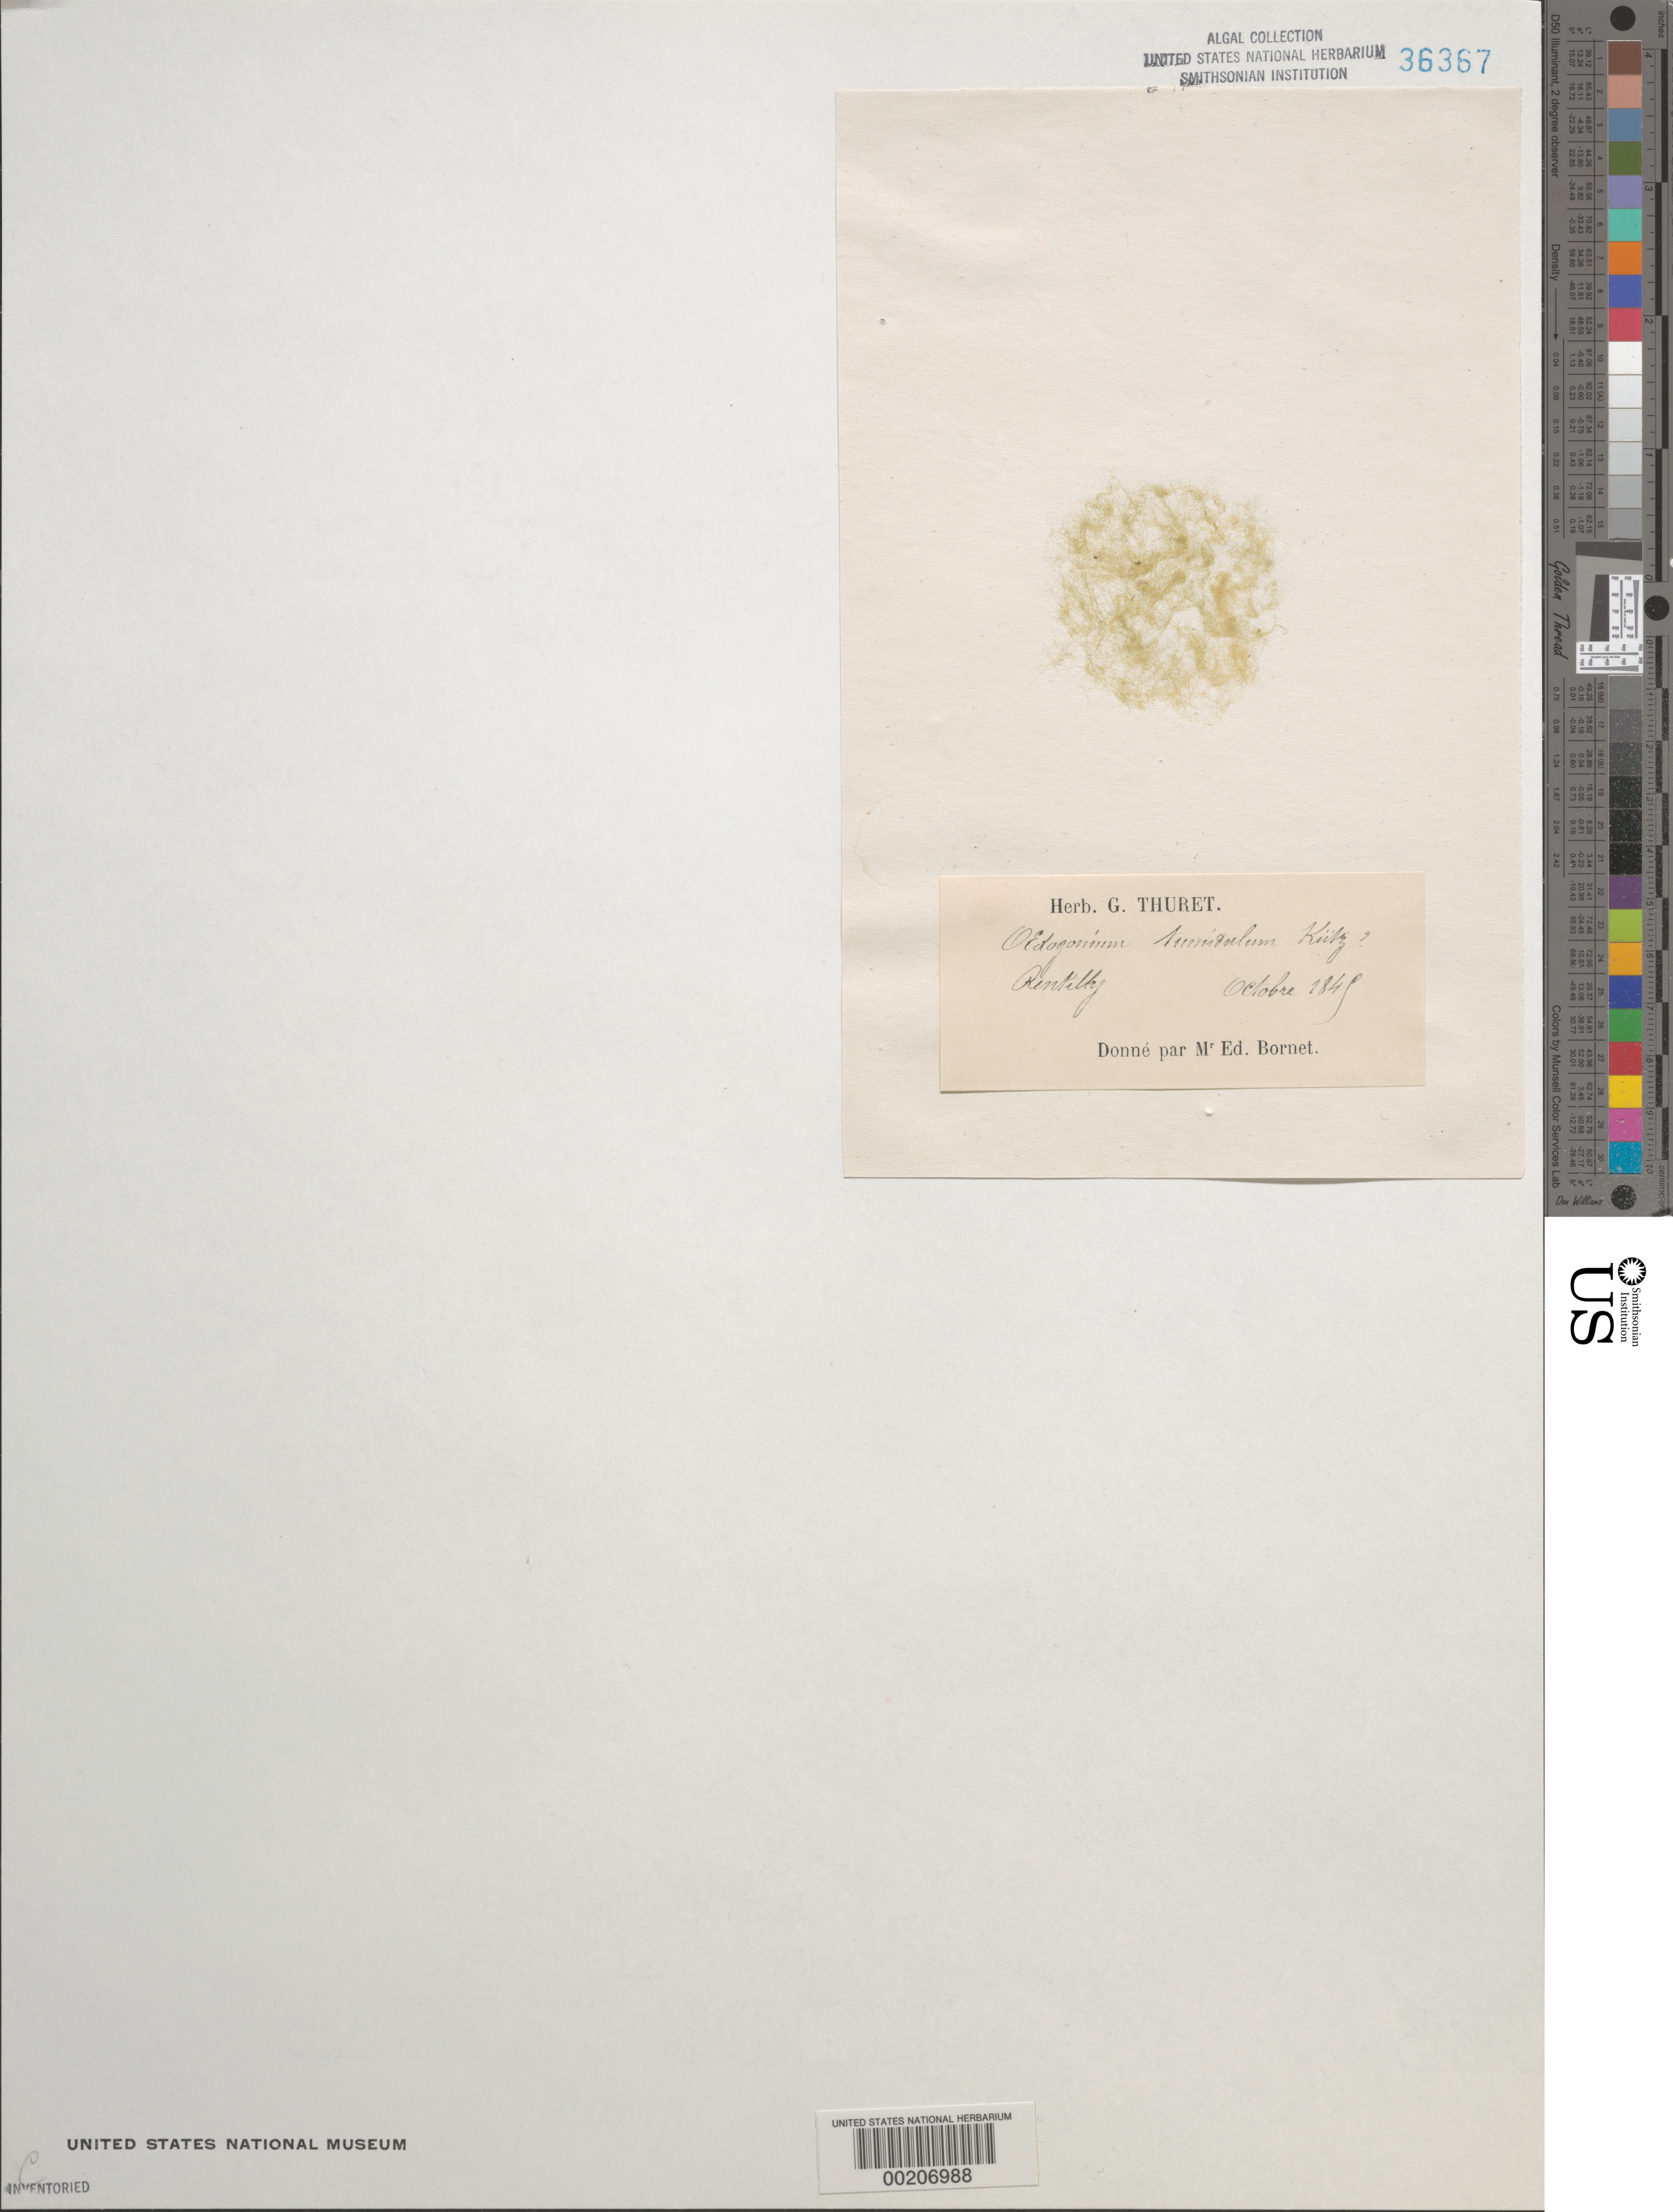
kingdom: Plantae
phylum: Chlorophyta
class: Chlorophyceae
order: Oedogoniales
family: Oedogoniaceae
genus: Oedogonium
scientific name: Oedogonium tumidulum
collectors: E. Bornet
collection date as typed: Oct 1845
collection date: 1845-10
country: France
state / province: Île-de-france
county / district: Seine-et-marne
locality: Rentilly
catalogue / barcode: US 36367